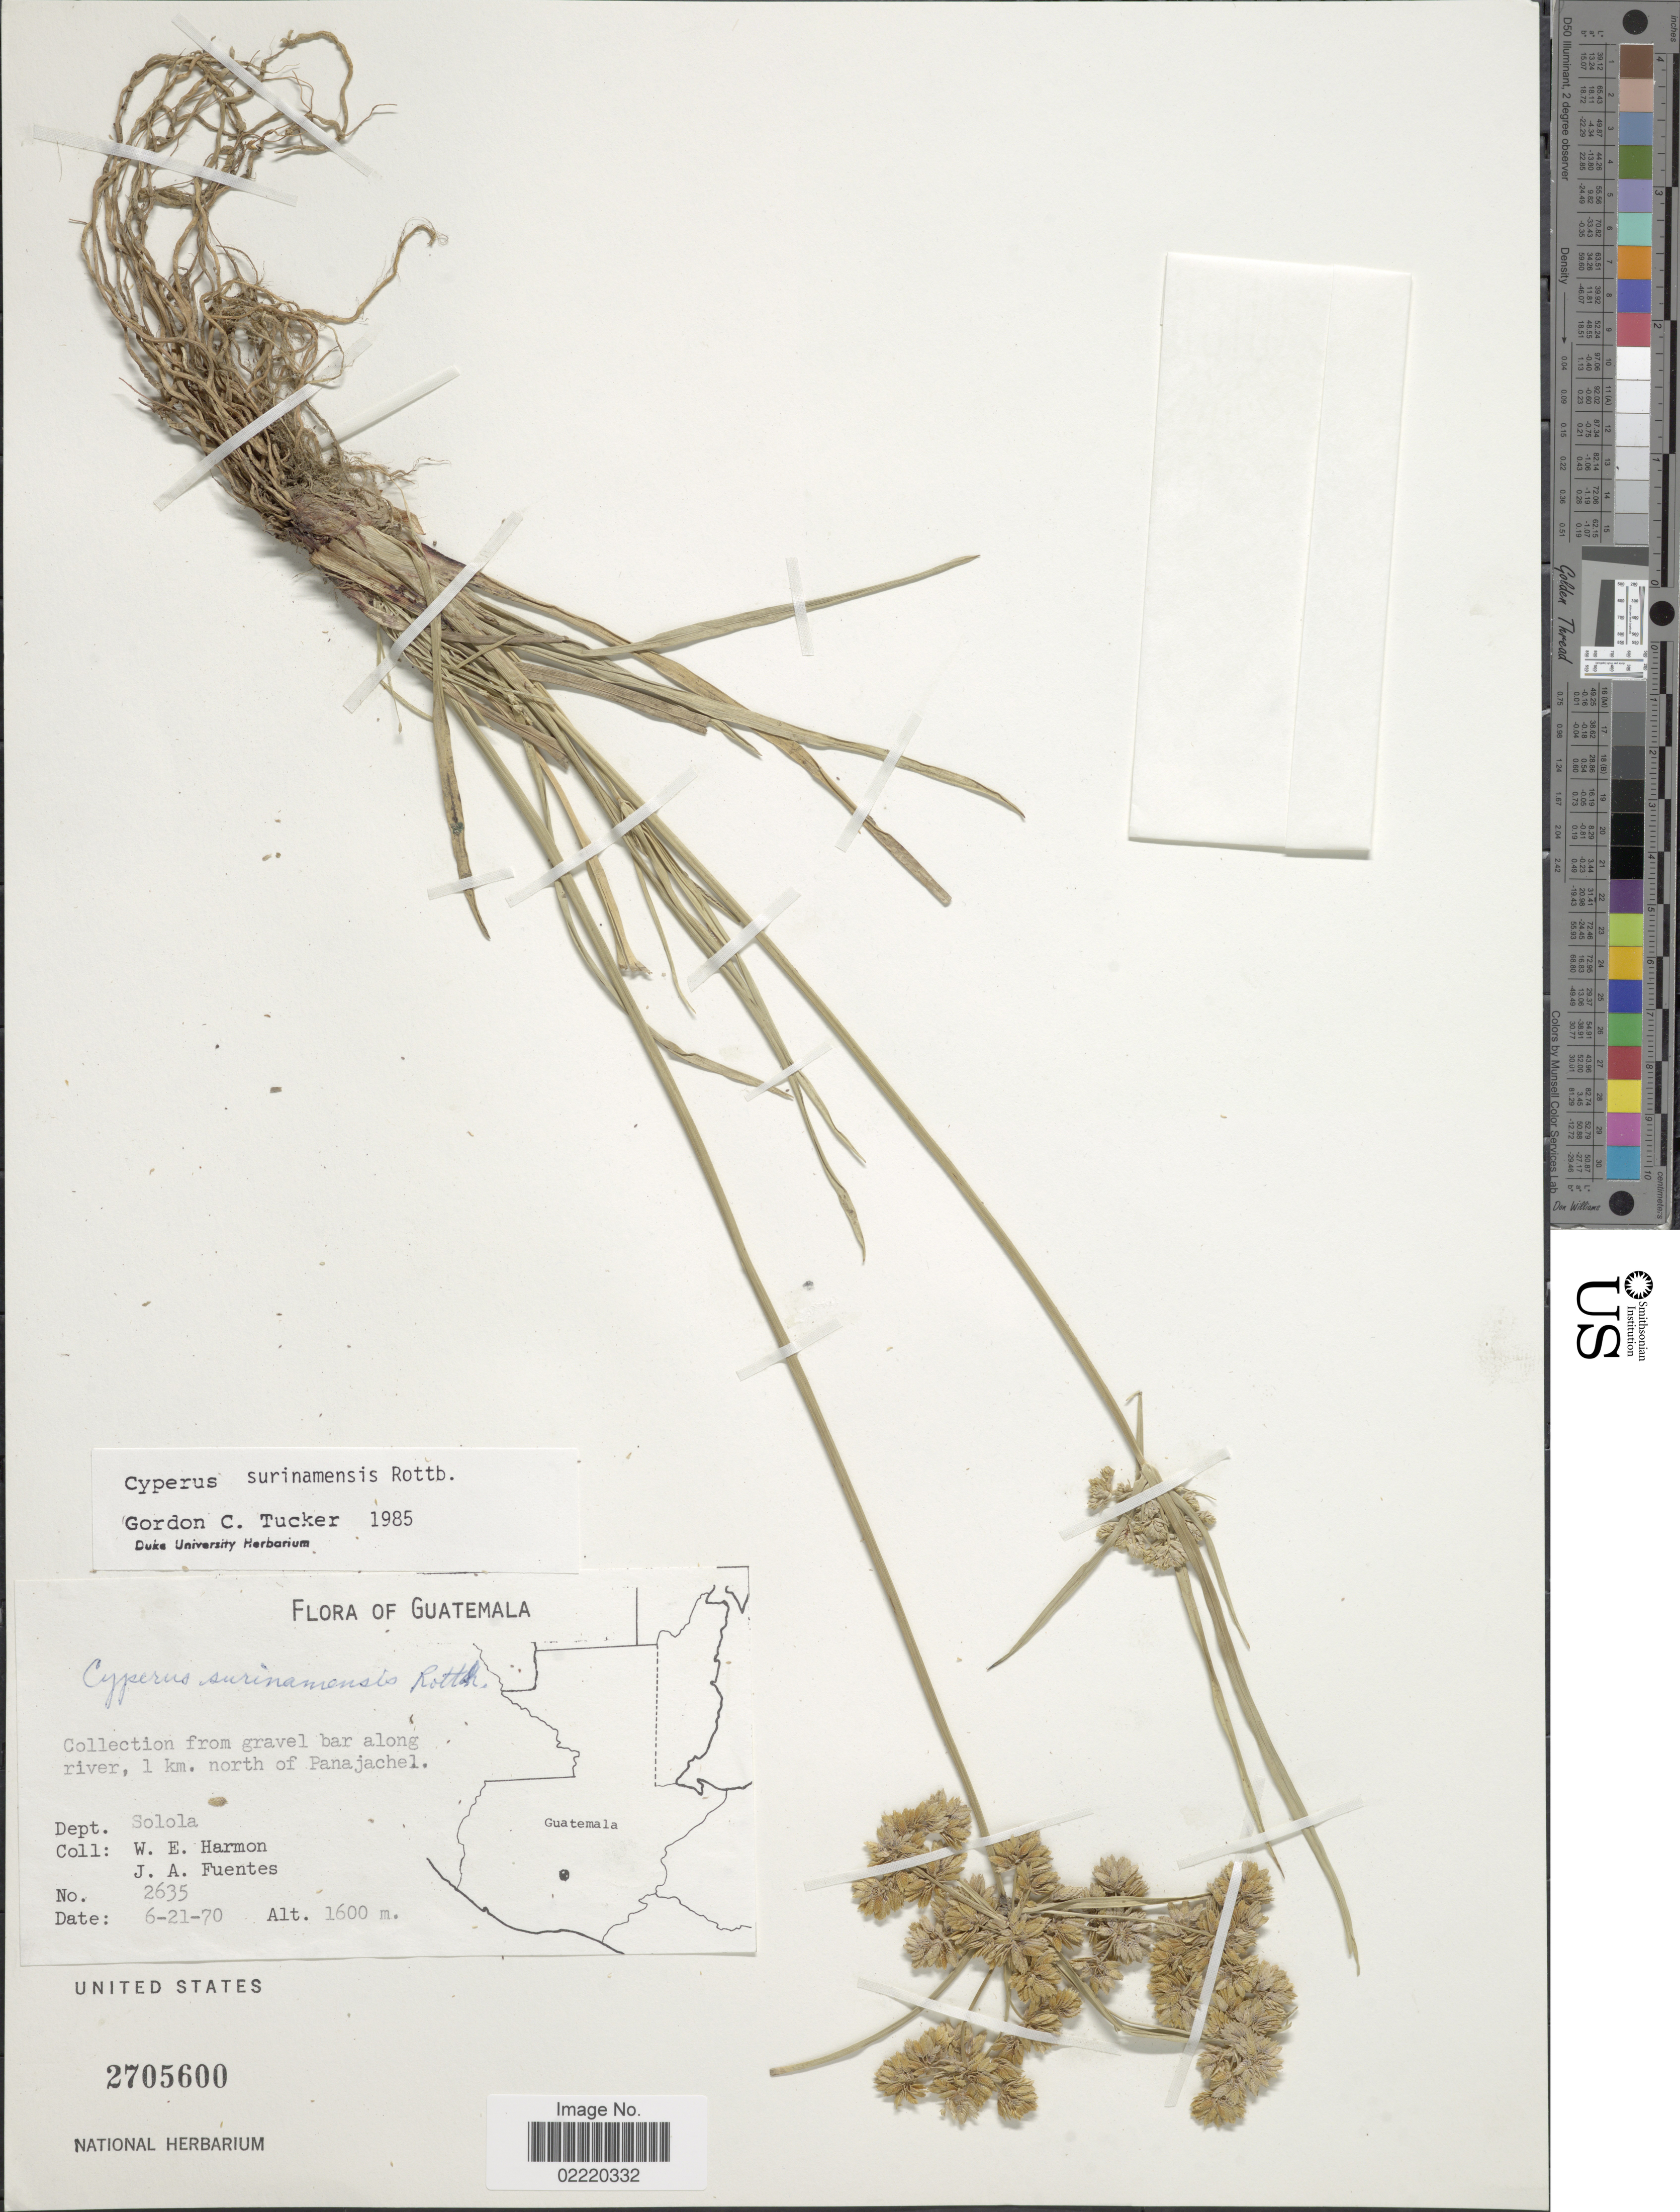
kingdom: Plantae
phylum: Tracheophyta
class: Liliopsida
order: Poales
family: Cyperaceae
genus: Cyperus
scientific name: Cyperus surinamensis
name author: Rottb.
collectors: W. E. Harmon & J. Fuentes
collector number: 2635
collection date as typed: Transcribed d/m/y: 21/6/70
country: Guatemala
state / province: Sololá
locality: From gravel bar along river, 1 km. north of Panajachel.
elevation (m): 1600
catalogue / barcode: US 2705600